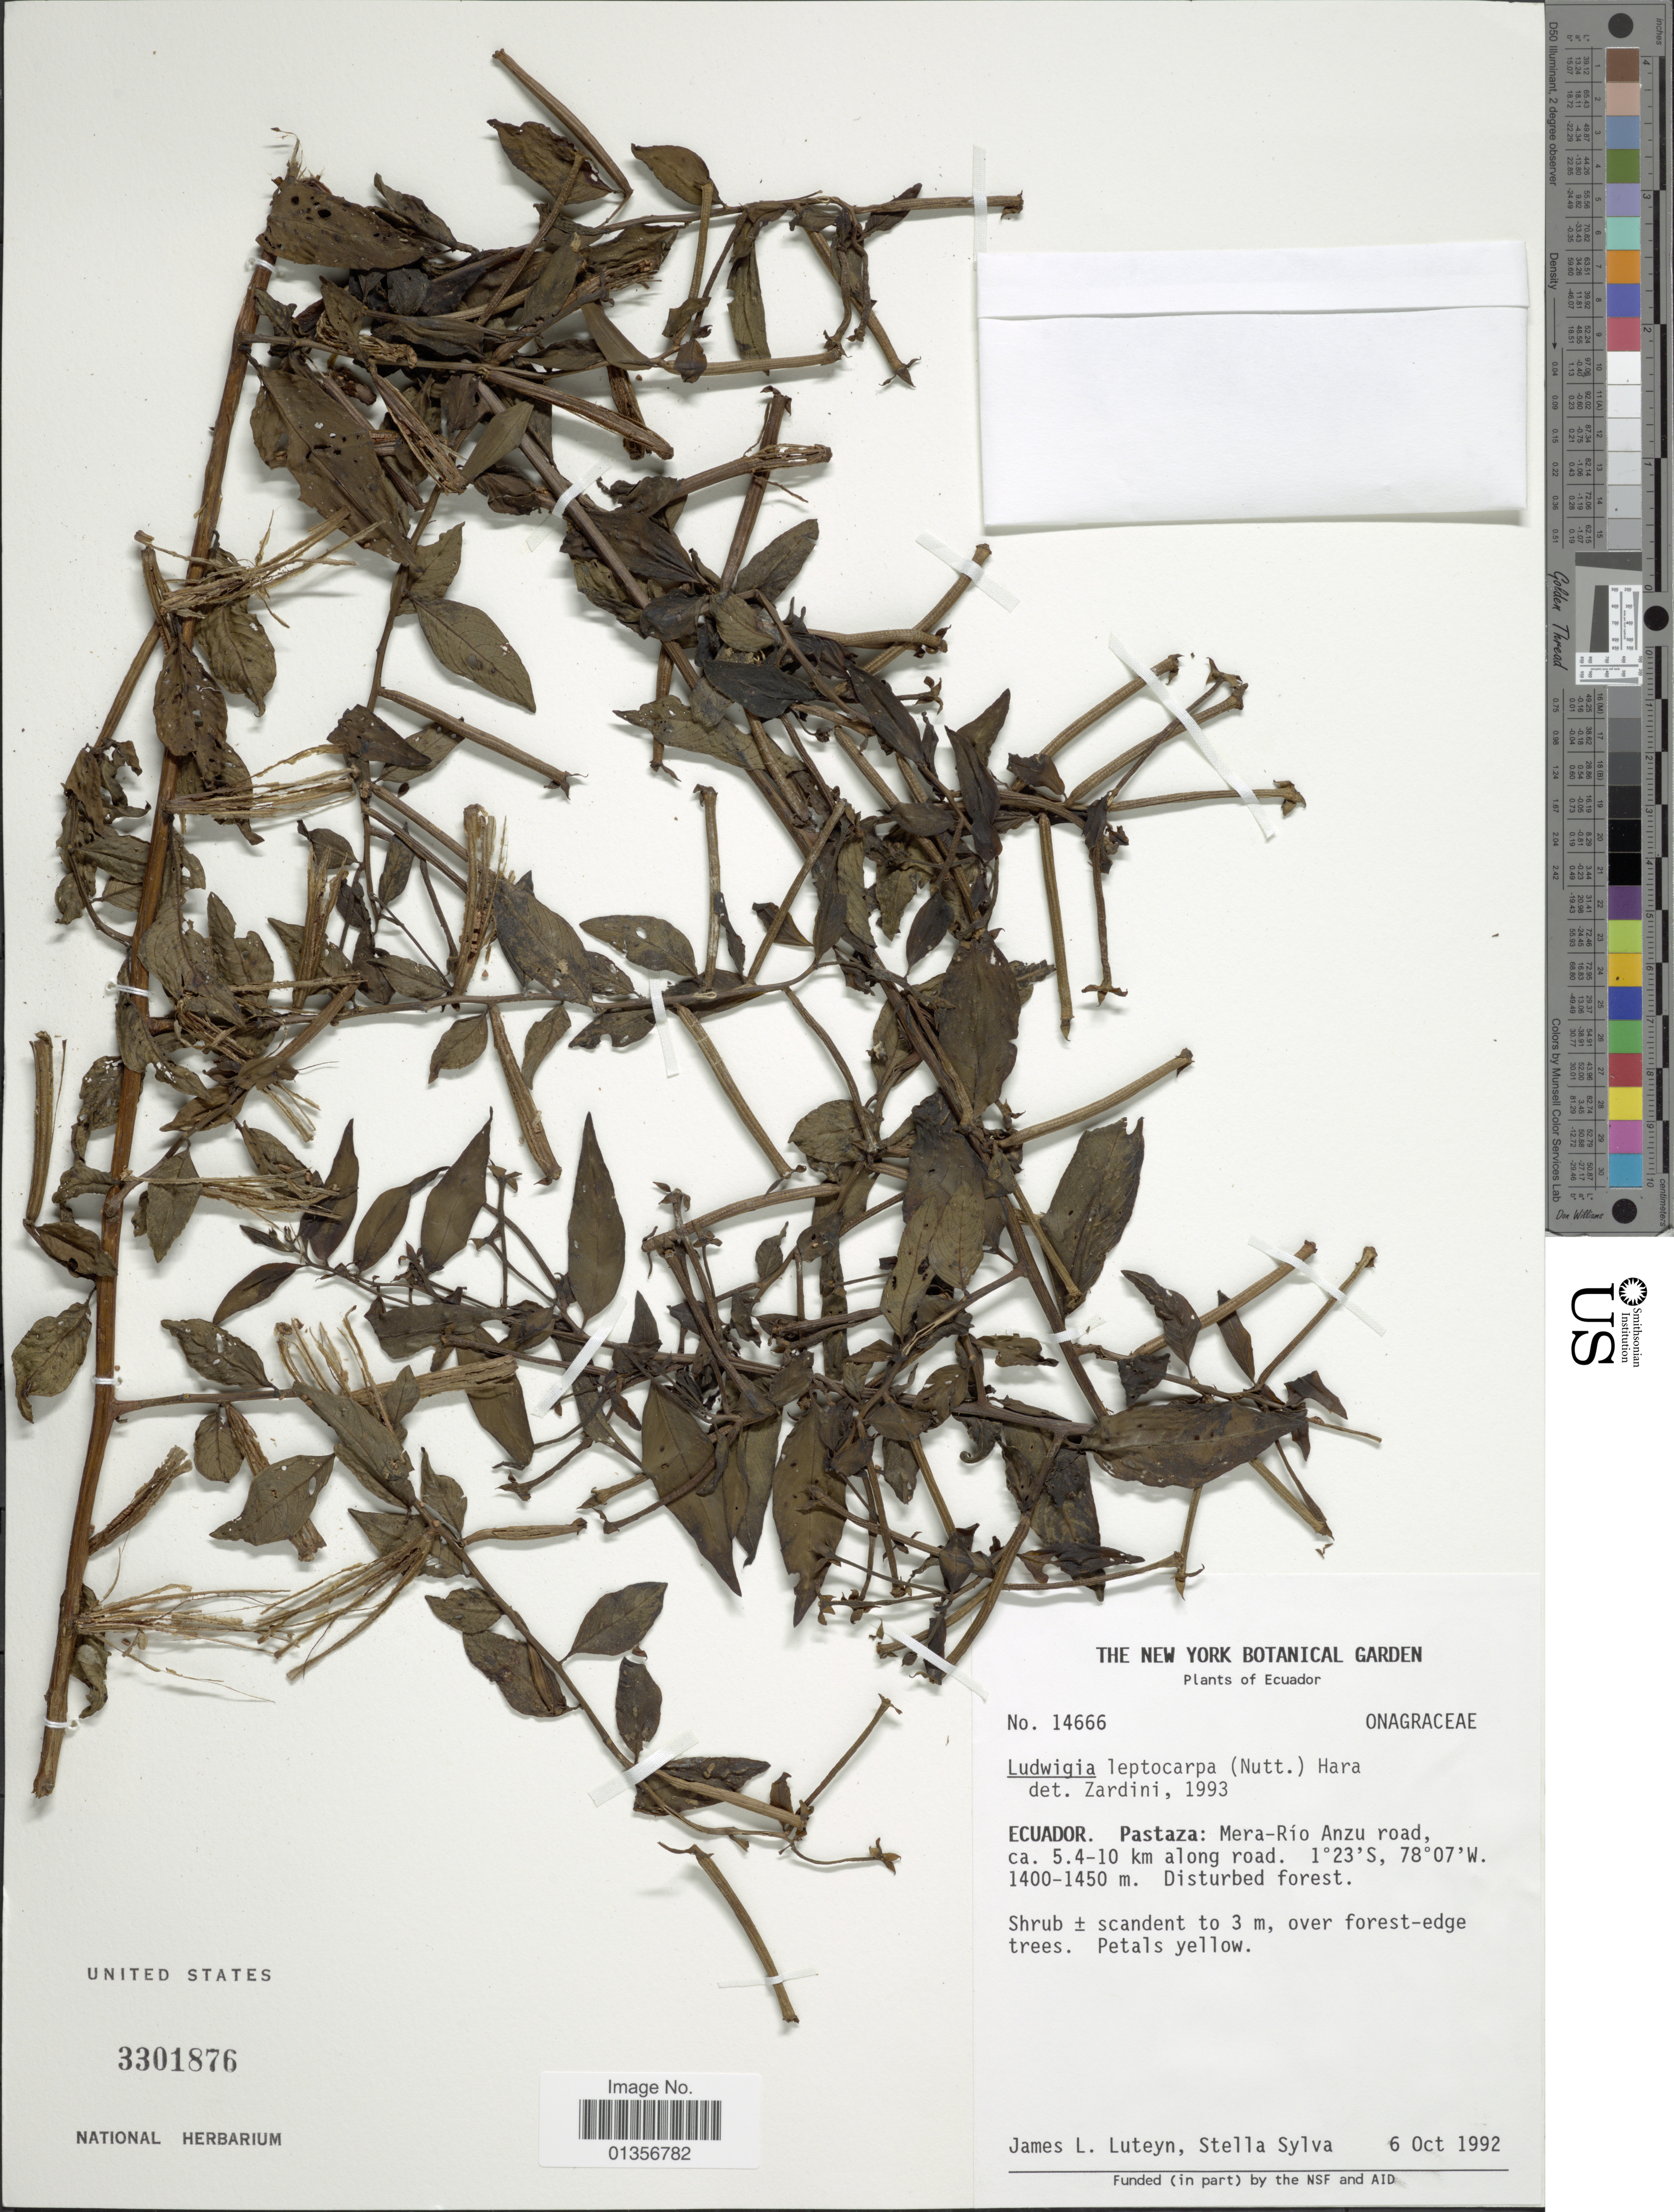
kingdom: Plantae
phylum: Tracheophyta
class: Magnoliopsida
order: Myrtales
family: Onagraceae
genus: Ludwigia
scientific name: Ludwigia leptocarpa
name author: (Nutt.) H. Hara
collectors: J. L. Luteyn & S. Sylva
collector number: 14666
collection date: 1992-10-06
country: Ecuador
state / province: Pastaza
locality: Mera-Río Anzu road, ca. 5.4-10 km along road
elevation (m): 1400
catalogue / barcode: US 3301876